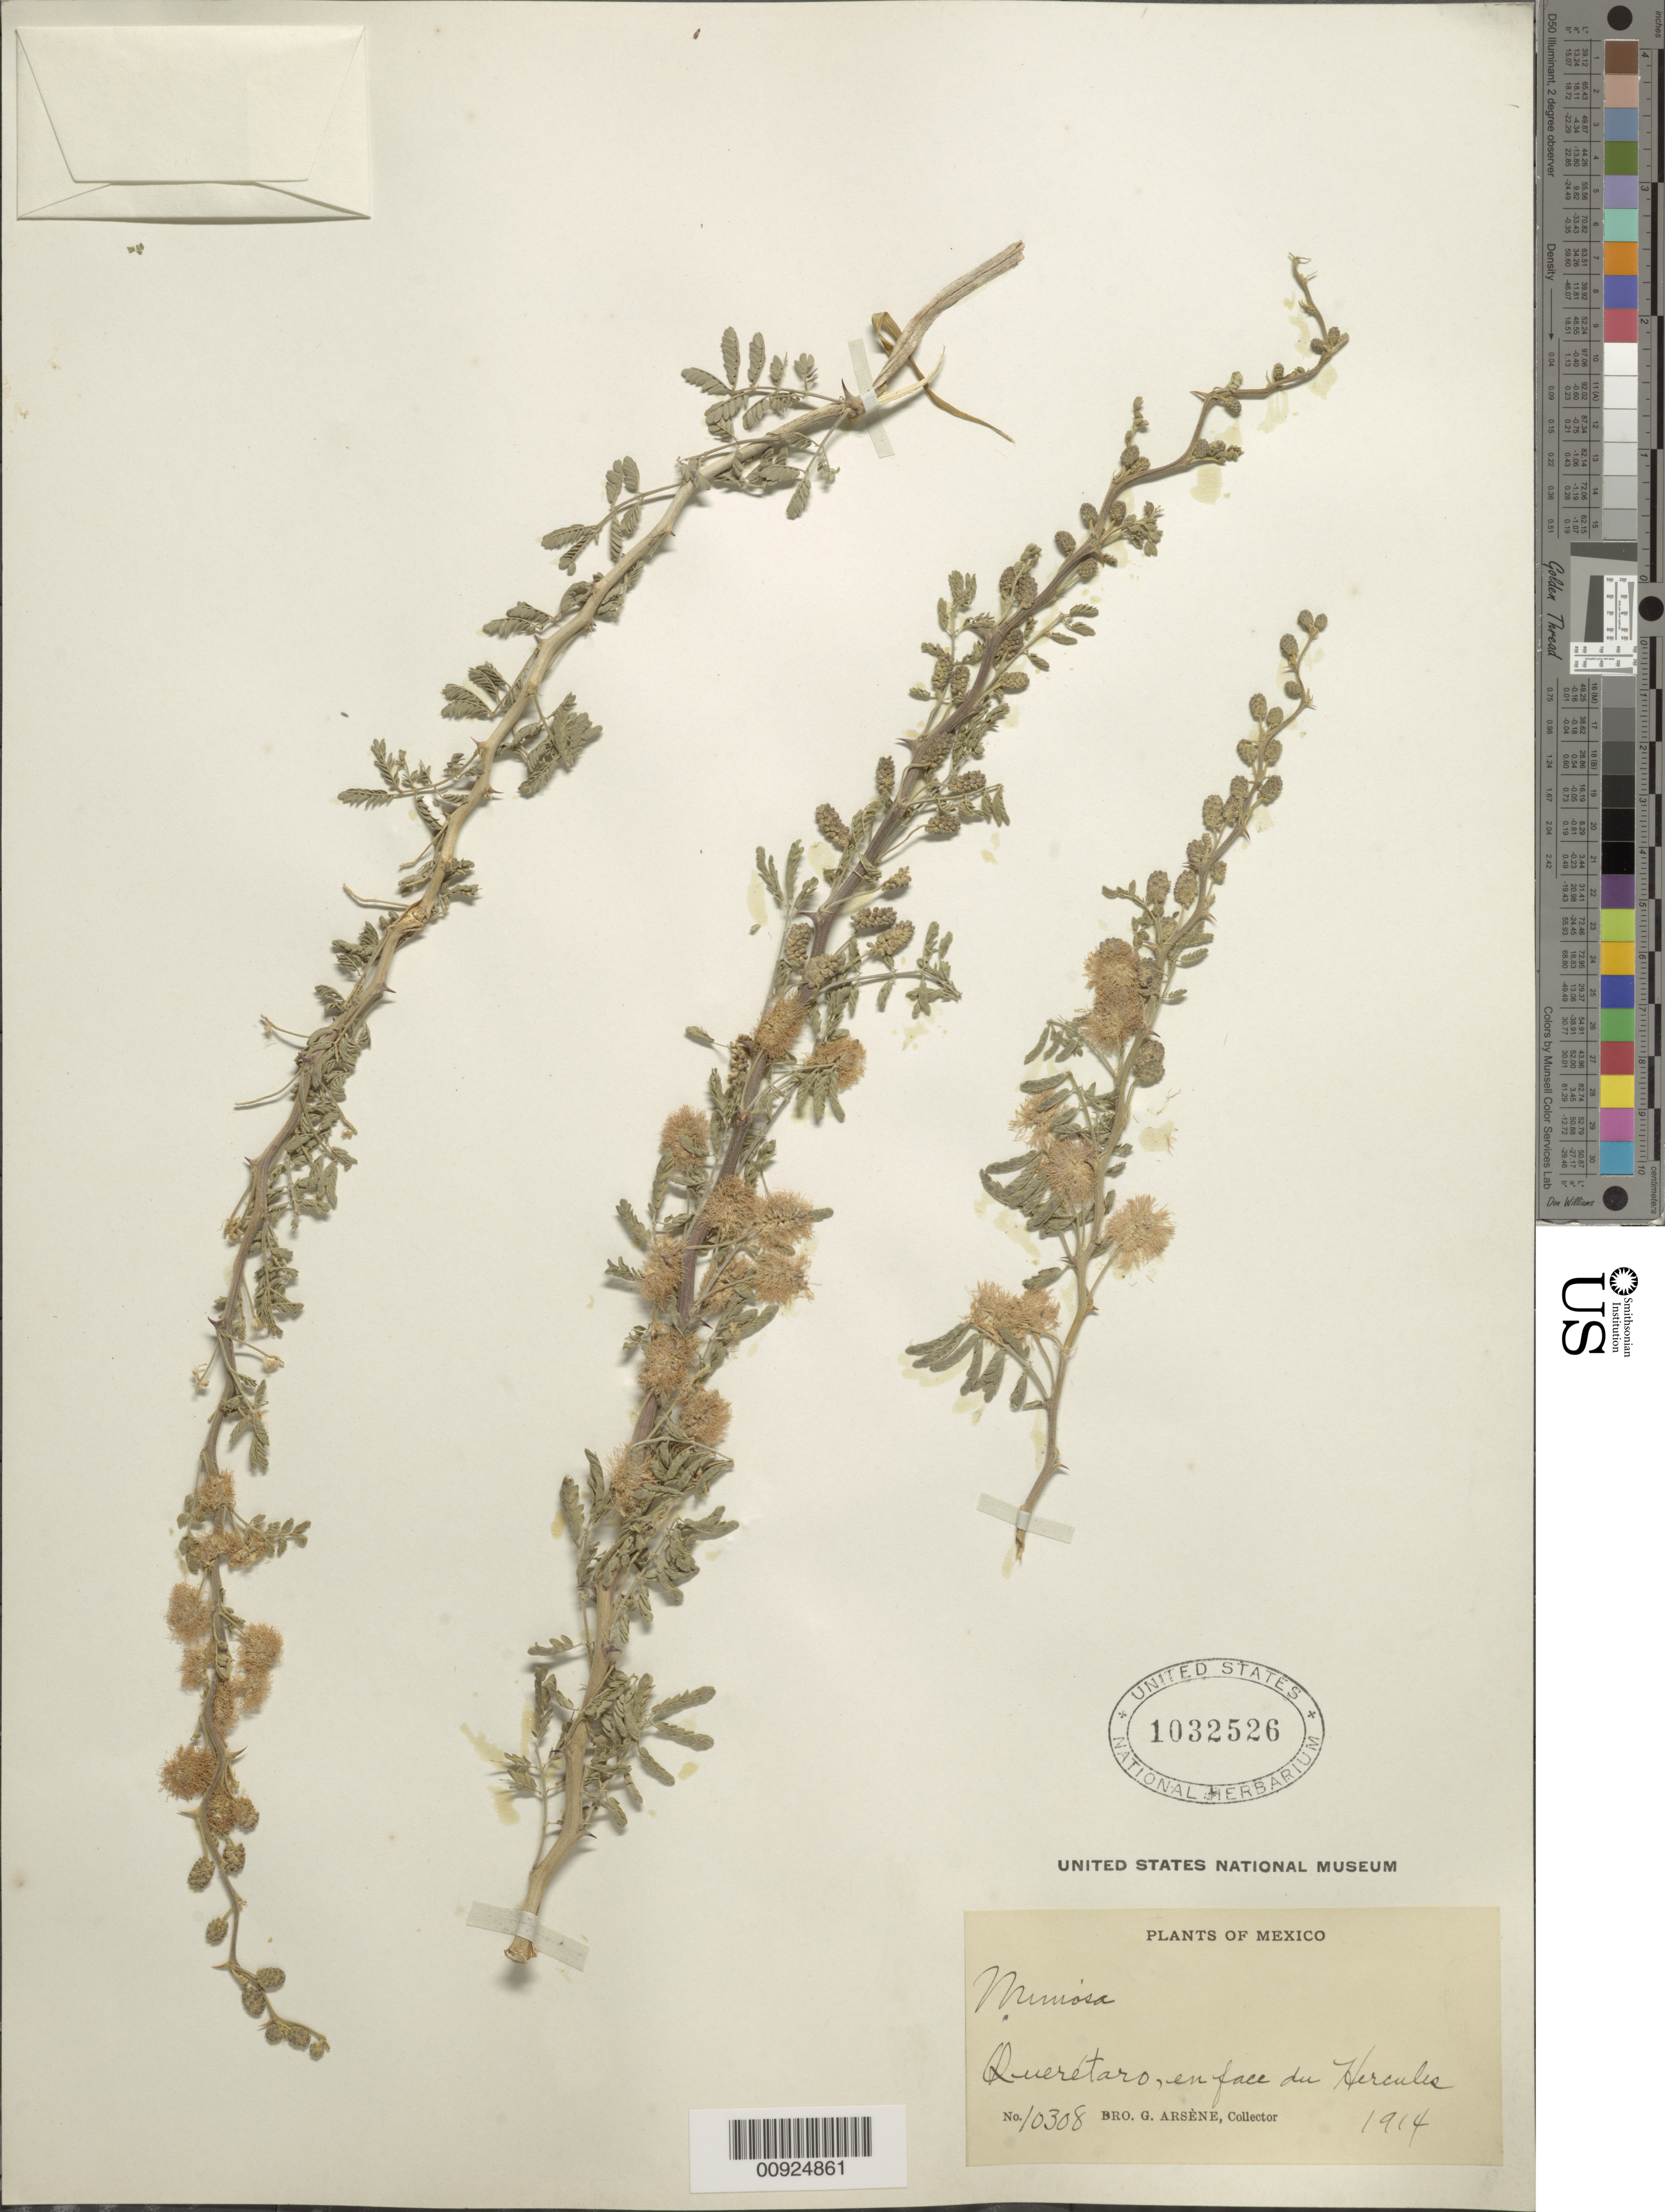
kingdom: Plantae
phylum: Tracheophyta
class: Magnoliopsida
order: Fabales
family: Fabaceae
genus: Mimosa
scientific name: Mimosa monancistra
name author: Benth.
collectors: Bro. G. Arsène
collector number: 10308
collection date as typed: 1914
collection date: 1914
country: Mexico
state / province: Querétaro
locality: Querétaro, en face du Hercules.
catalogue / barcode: US 1032526